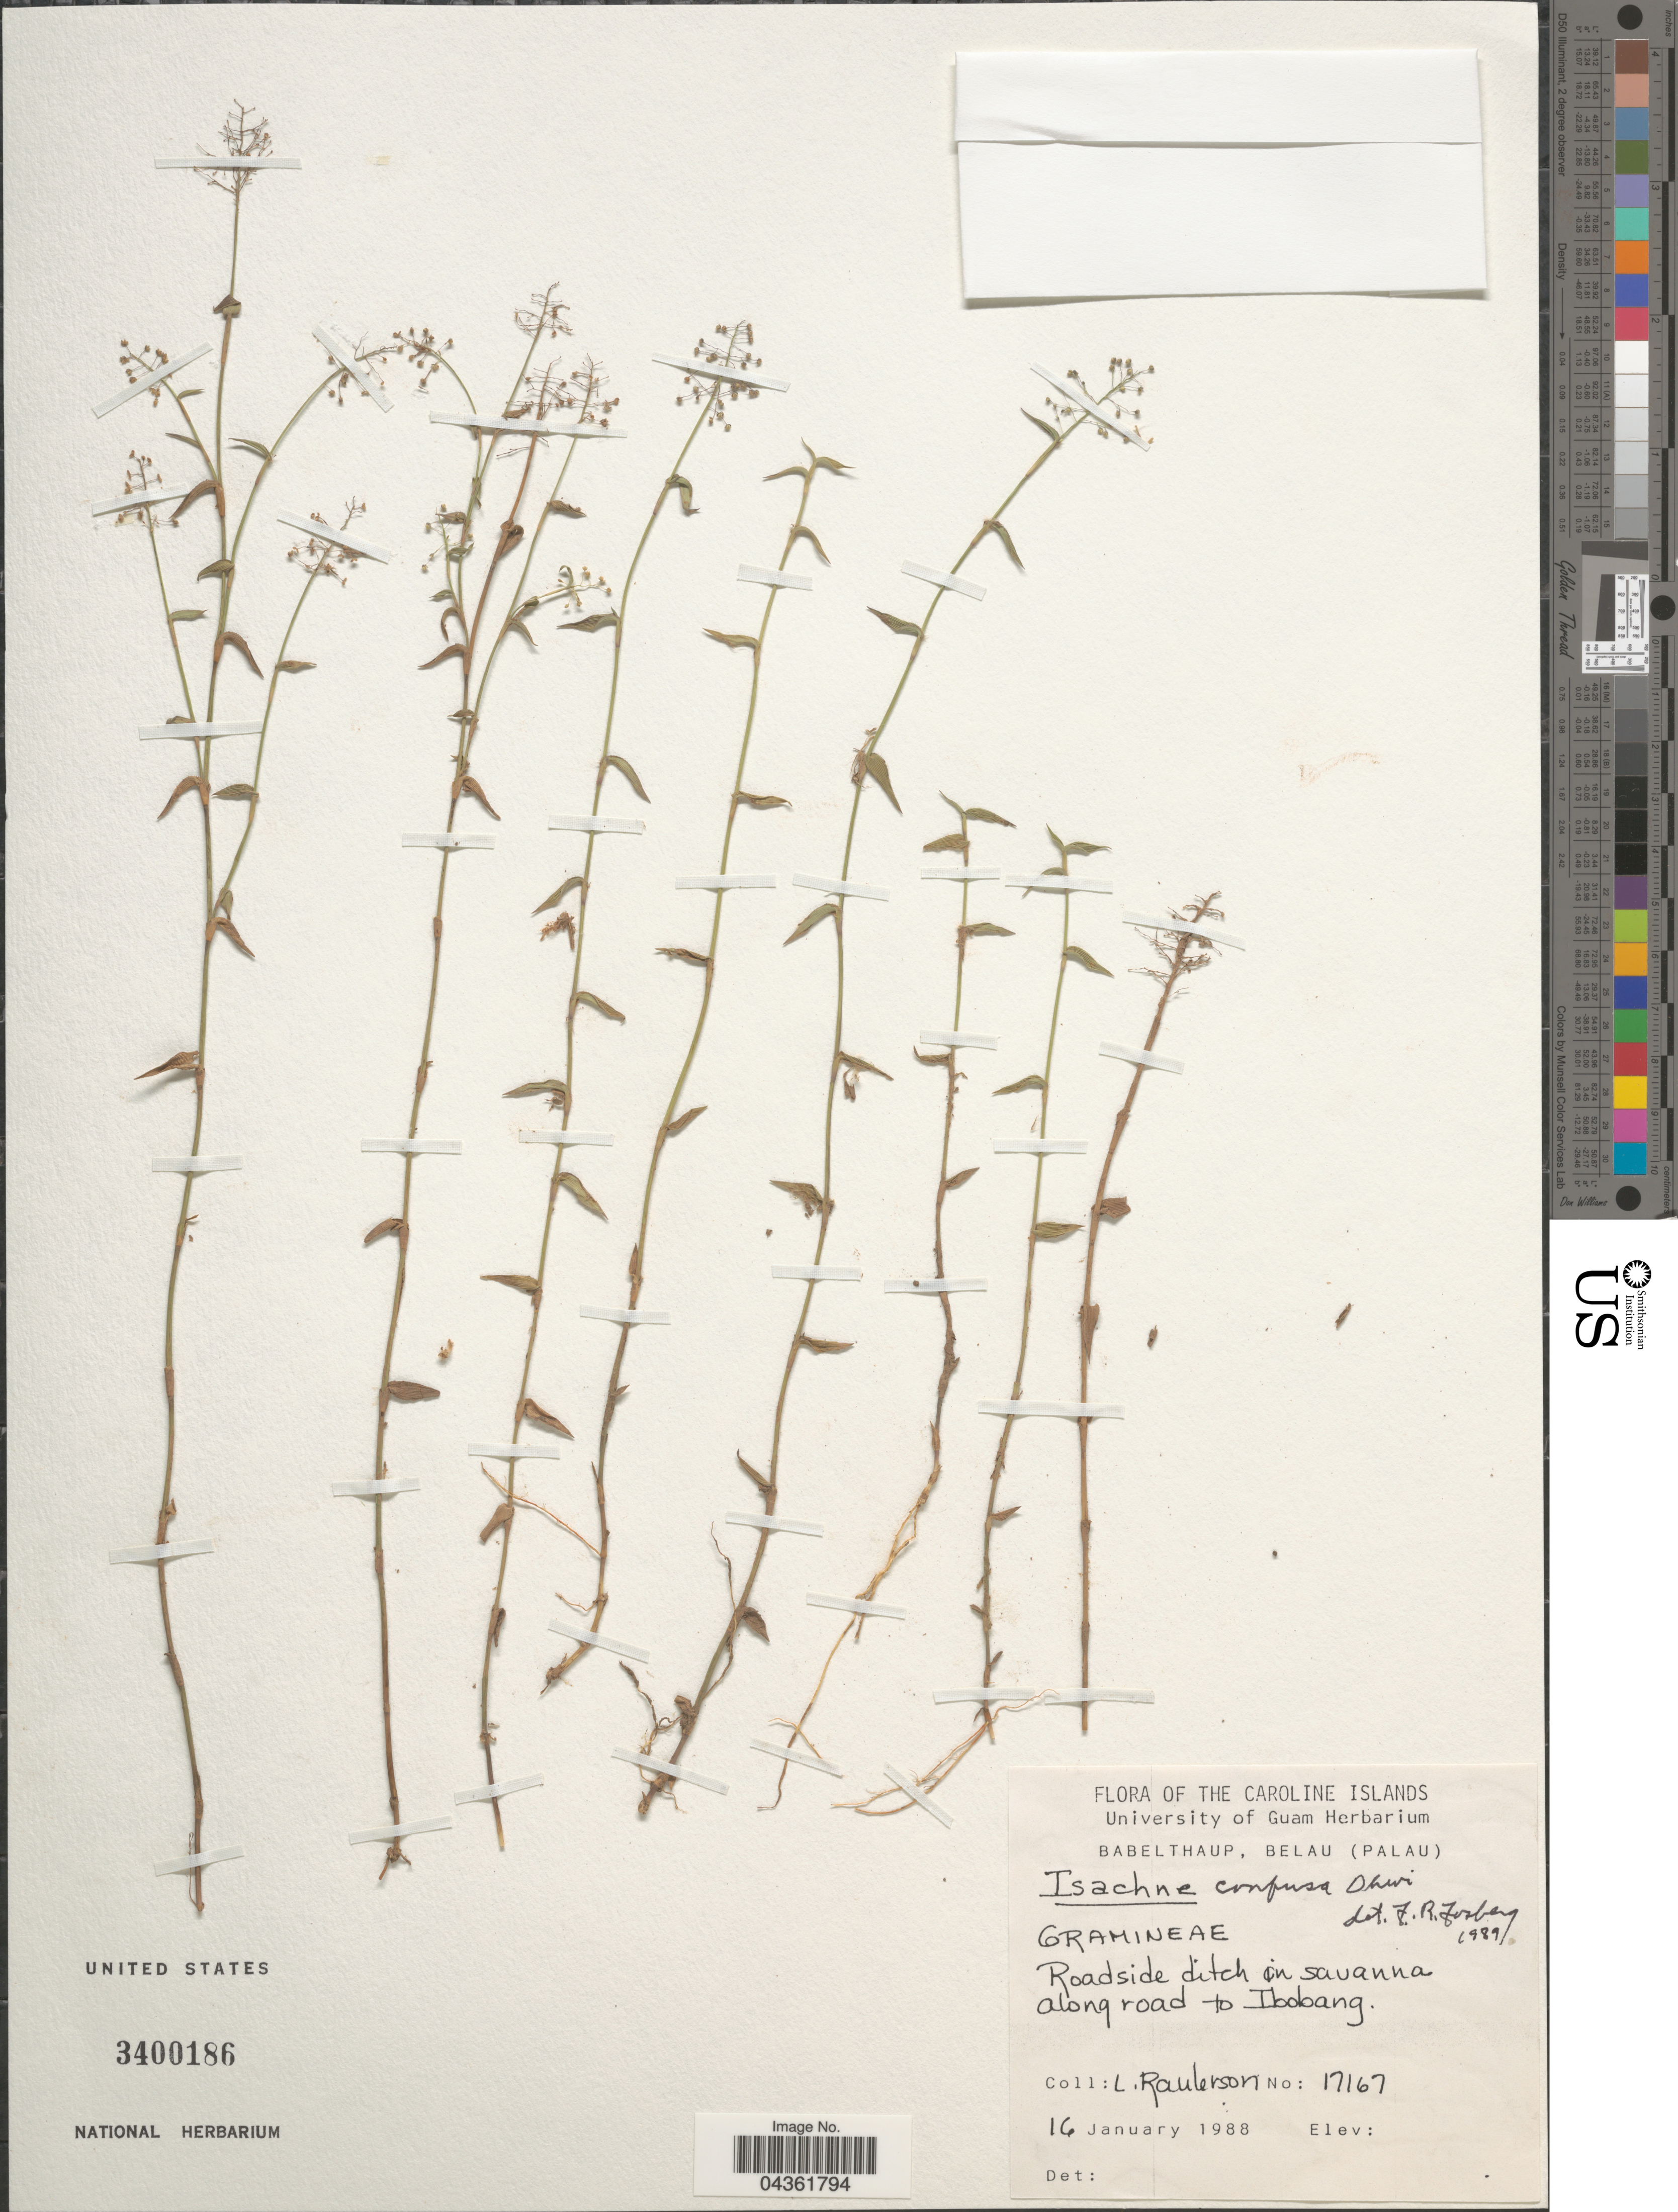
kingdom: Plantae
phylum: Tracheophyta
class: Liliopsida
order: Poales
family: Poaceae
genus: Isachne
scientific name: Isachne confusa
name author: Ohwi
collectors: L. Raulerson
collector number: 17167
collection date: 1988-01-16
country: Palau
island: Babeldaob [Babelthuap]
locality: The Caroline Islands. Babelthaup, (Palau). Roadside ditch in savanna along road to Ibobang.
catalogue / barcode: US 3400186